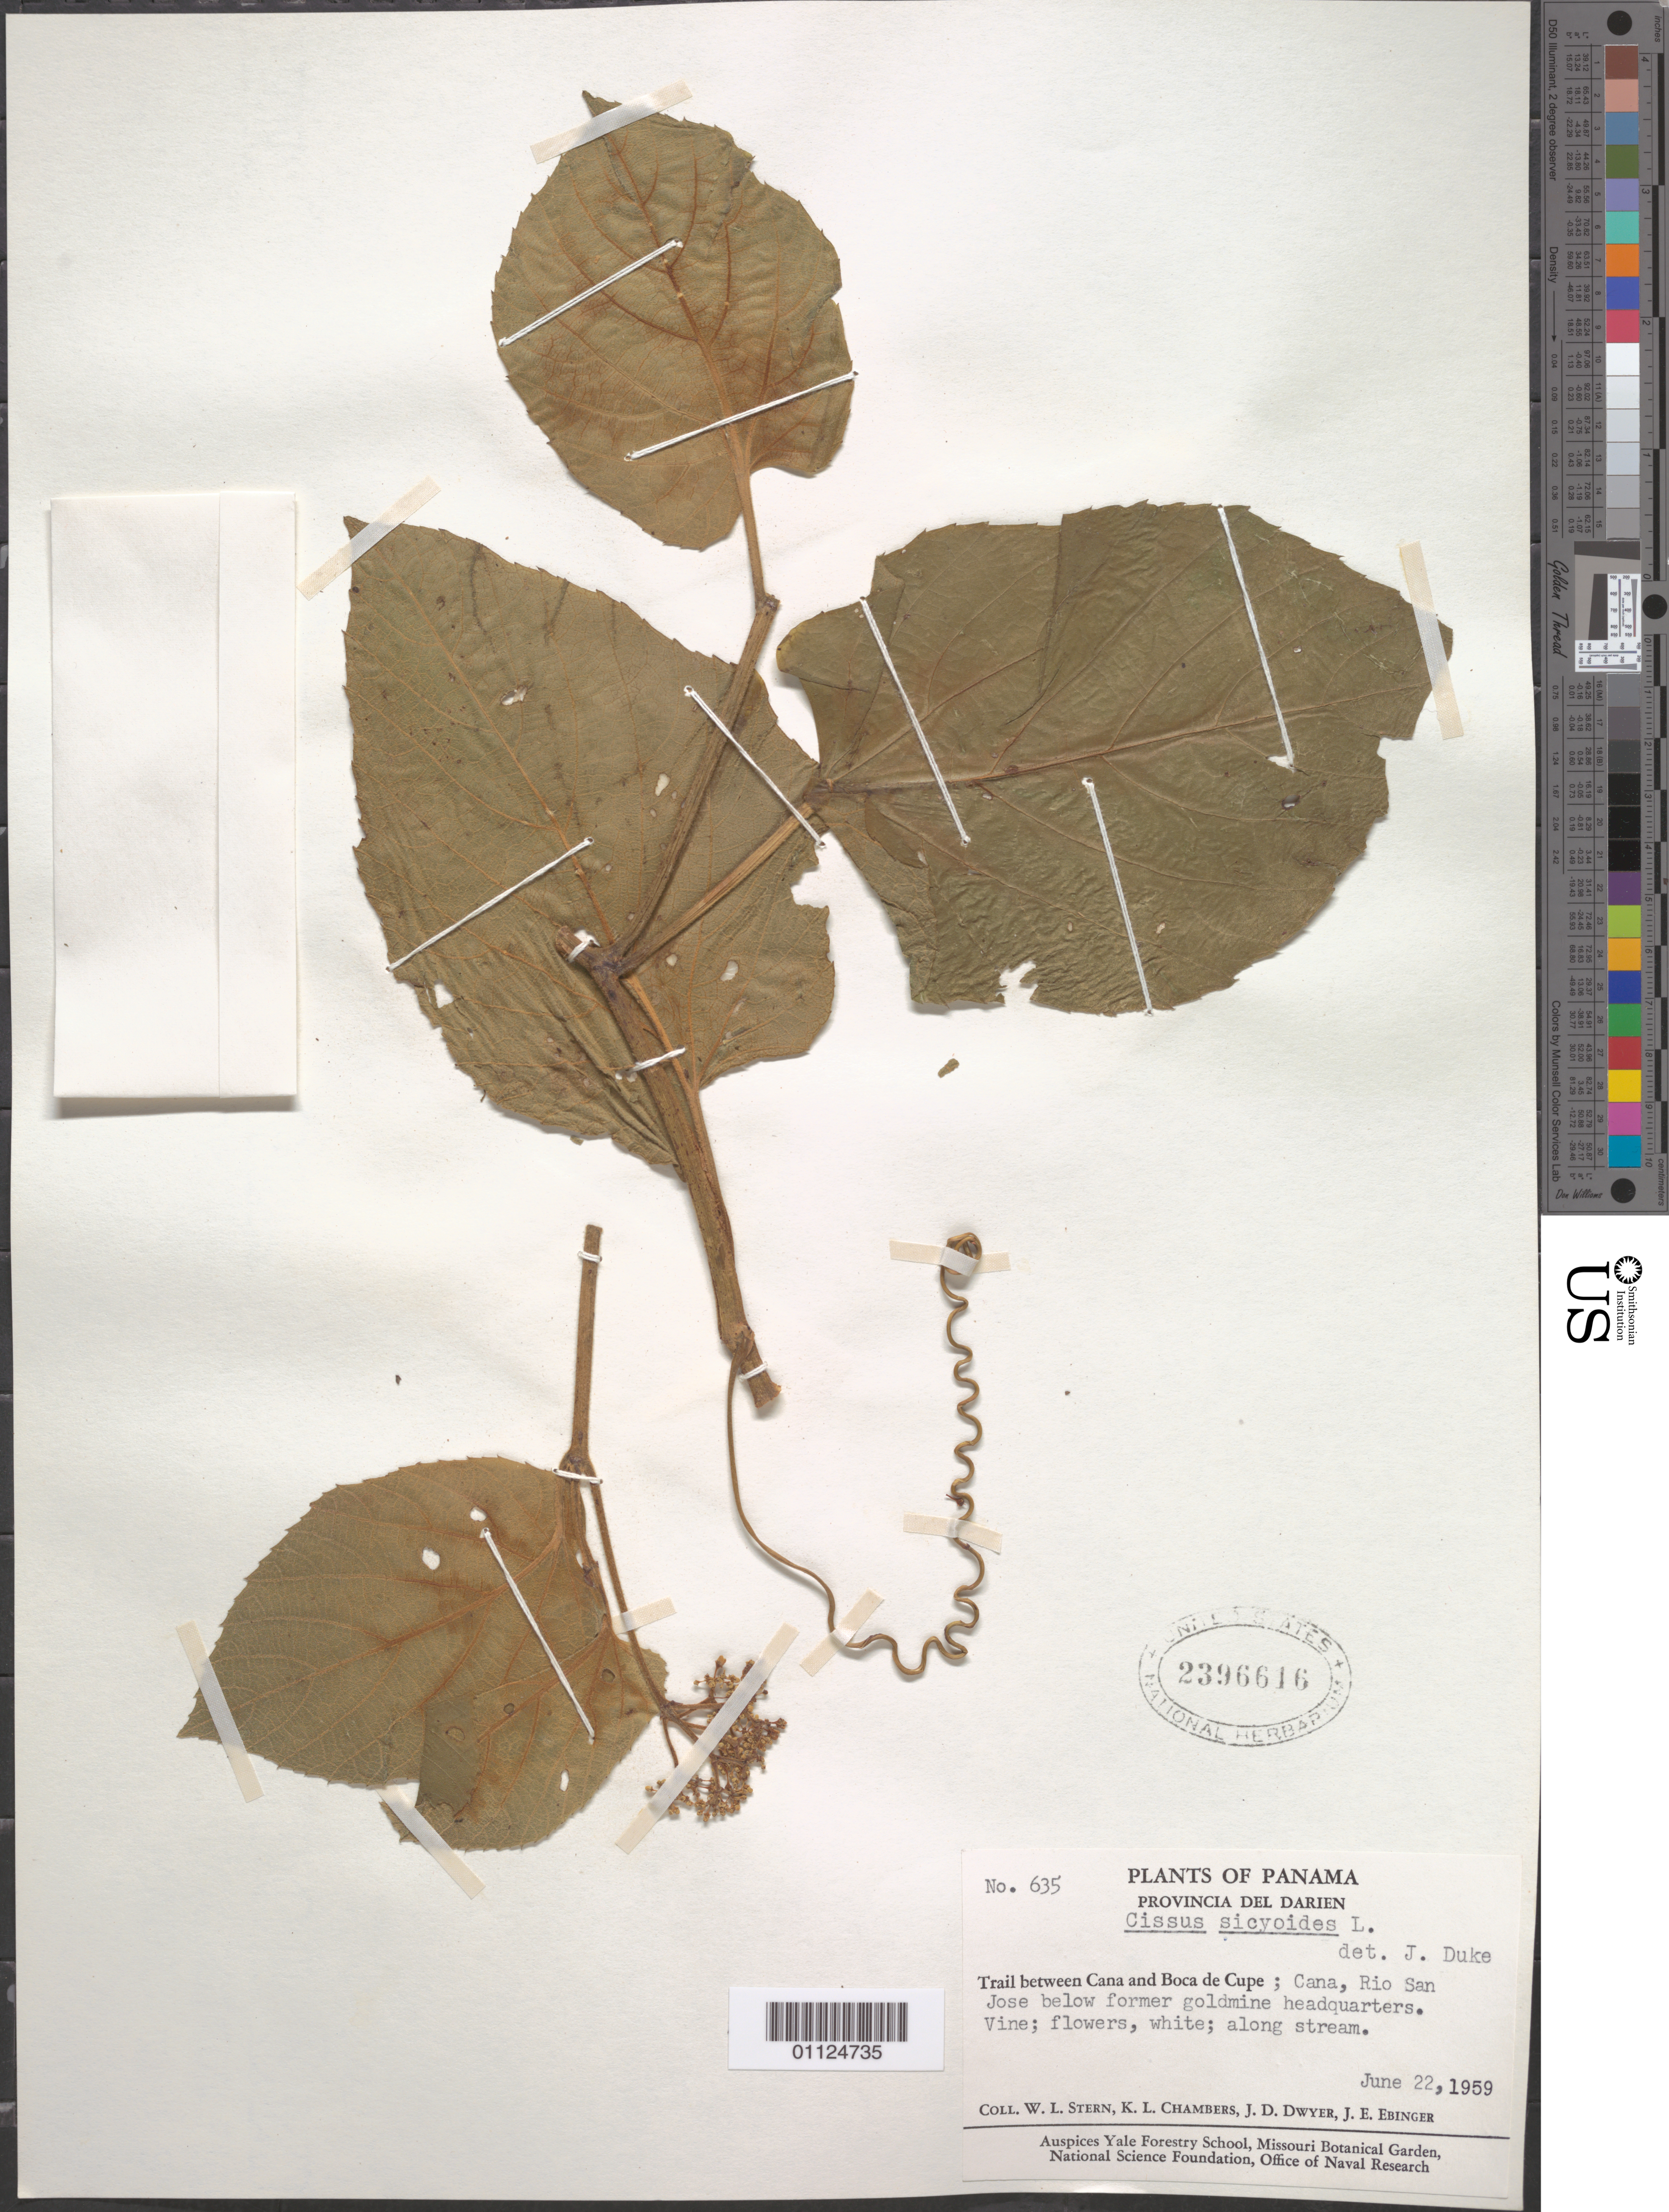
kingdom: Plantae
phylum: Tracheophyta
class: Magnoliopsida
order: Vitales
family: Vitaceae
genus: Cissus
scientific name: Cissus verticillata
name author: (L.) Nicolson & C.E. Jarvis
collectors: W. L. Stern, K. L. Chambers, J. D. Dwyer & J. Ebinger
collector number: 635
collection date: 1959-06-22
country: Panama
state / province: Darién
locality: Trail between Cana and Boca de Cupe; Cana, Rio San Jose below former goldmine headquarters.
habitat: Vine along stream.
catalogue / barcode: US 2396616